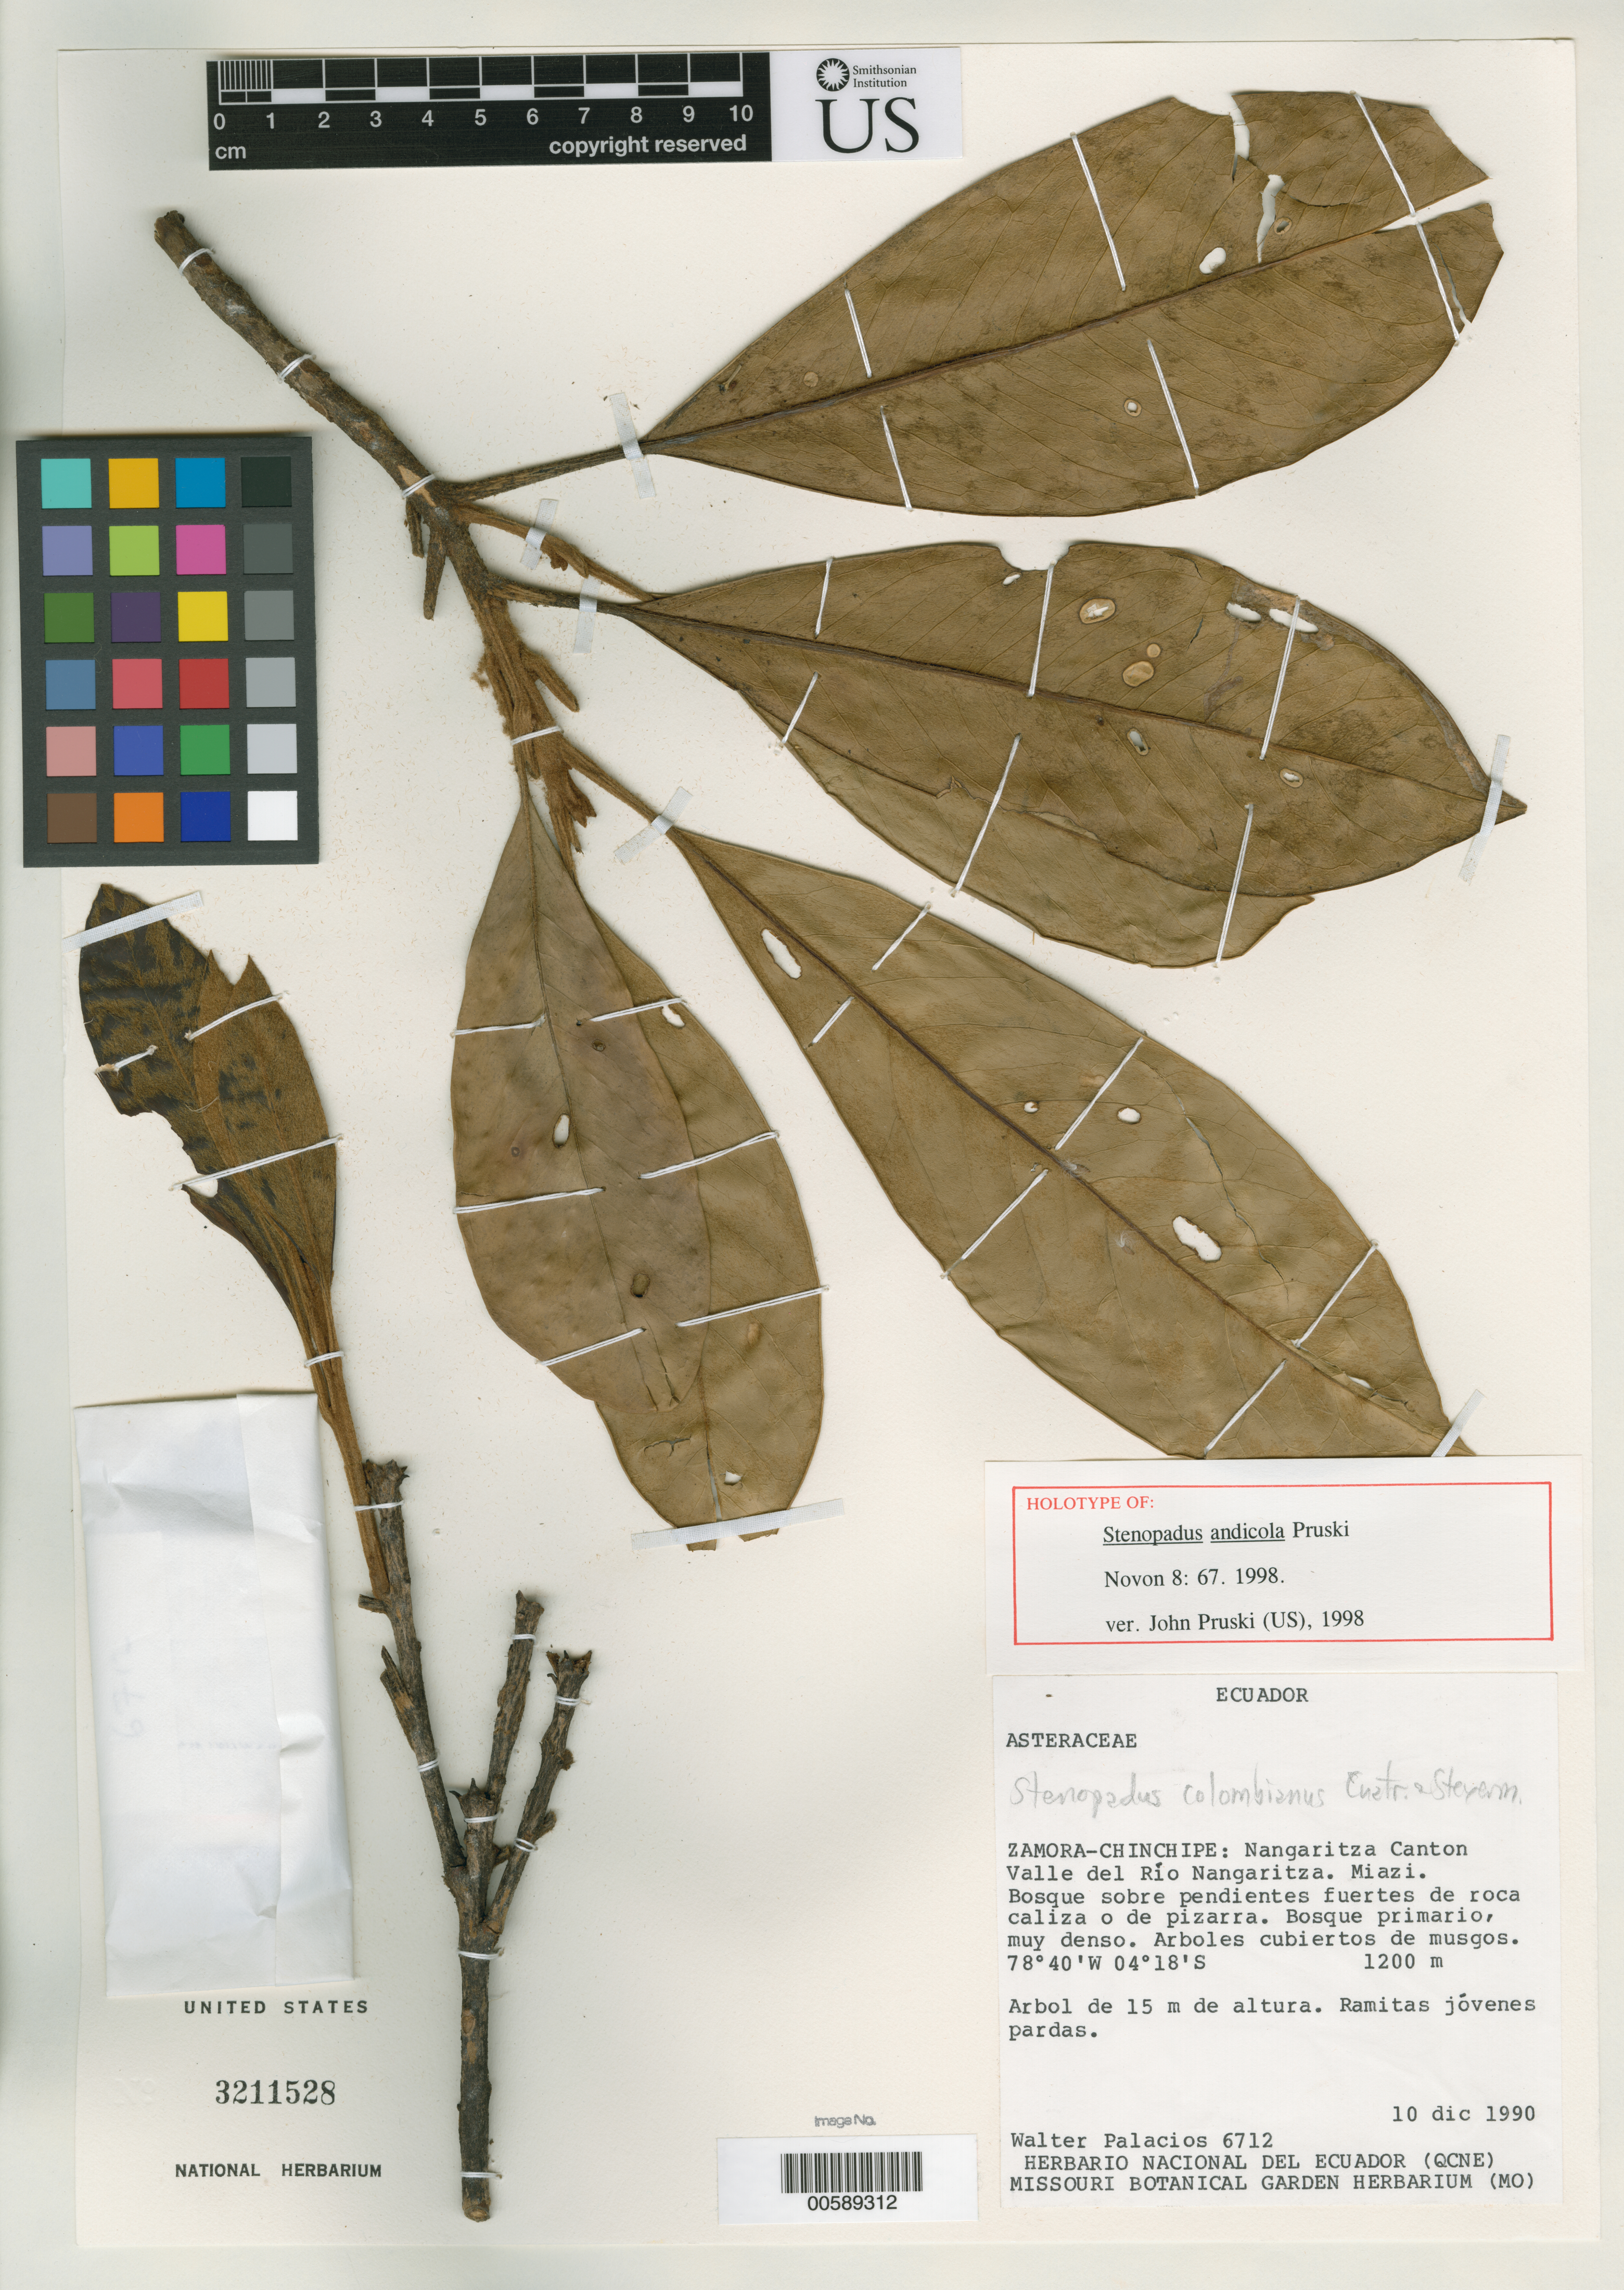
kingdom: Plantae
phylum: Tracheophyta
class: Magnoliopsida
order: Asterales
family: Asteraceae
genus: Stenopadus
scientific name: Stenopadus andicola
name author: Pruski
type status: Holotype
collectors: W. Palacios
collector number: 6712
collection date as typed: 10 Dec 1990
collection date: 1990-12-10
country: Ecuador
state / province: Zamora-Chinchipe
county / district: Nangaritza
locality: Nangaritza Canton, Valle del Rio Nangaritza, Miazi. [Nangaritza Canton, Valley of Rio Nangaritza, Miazi.]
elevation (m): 1200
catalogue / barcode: US 3211528